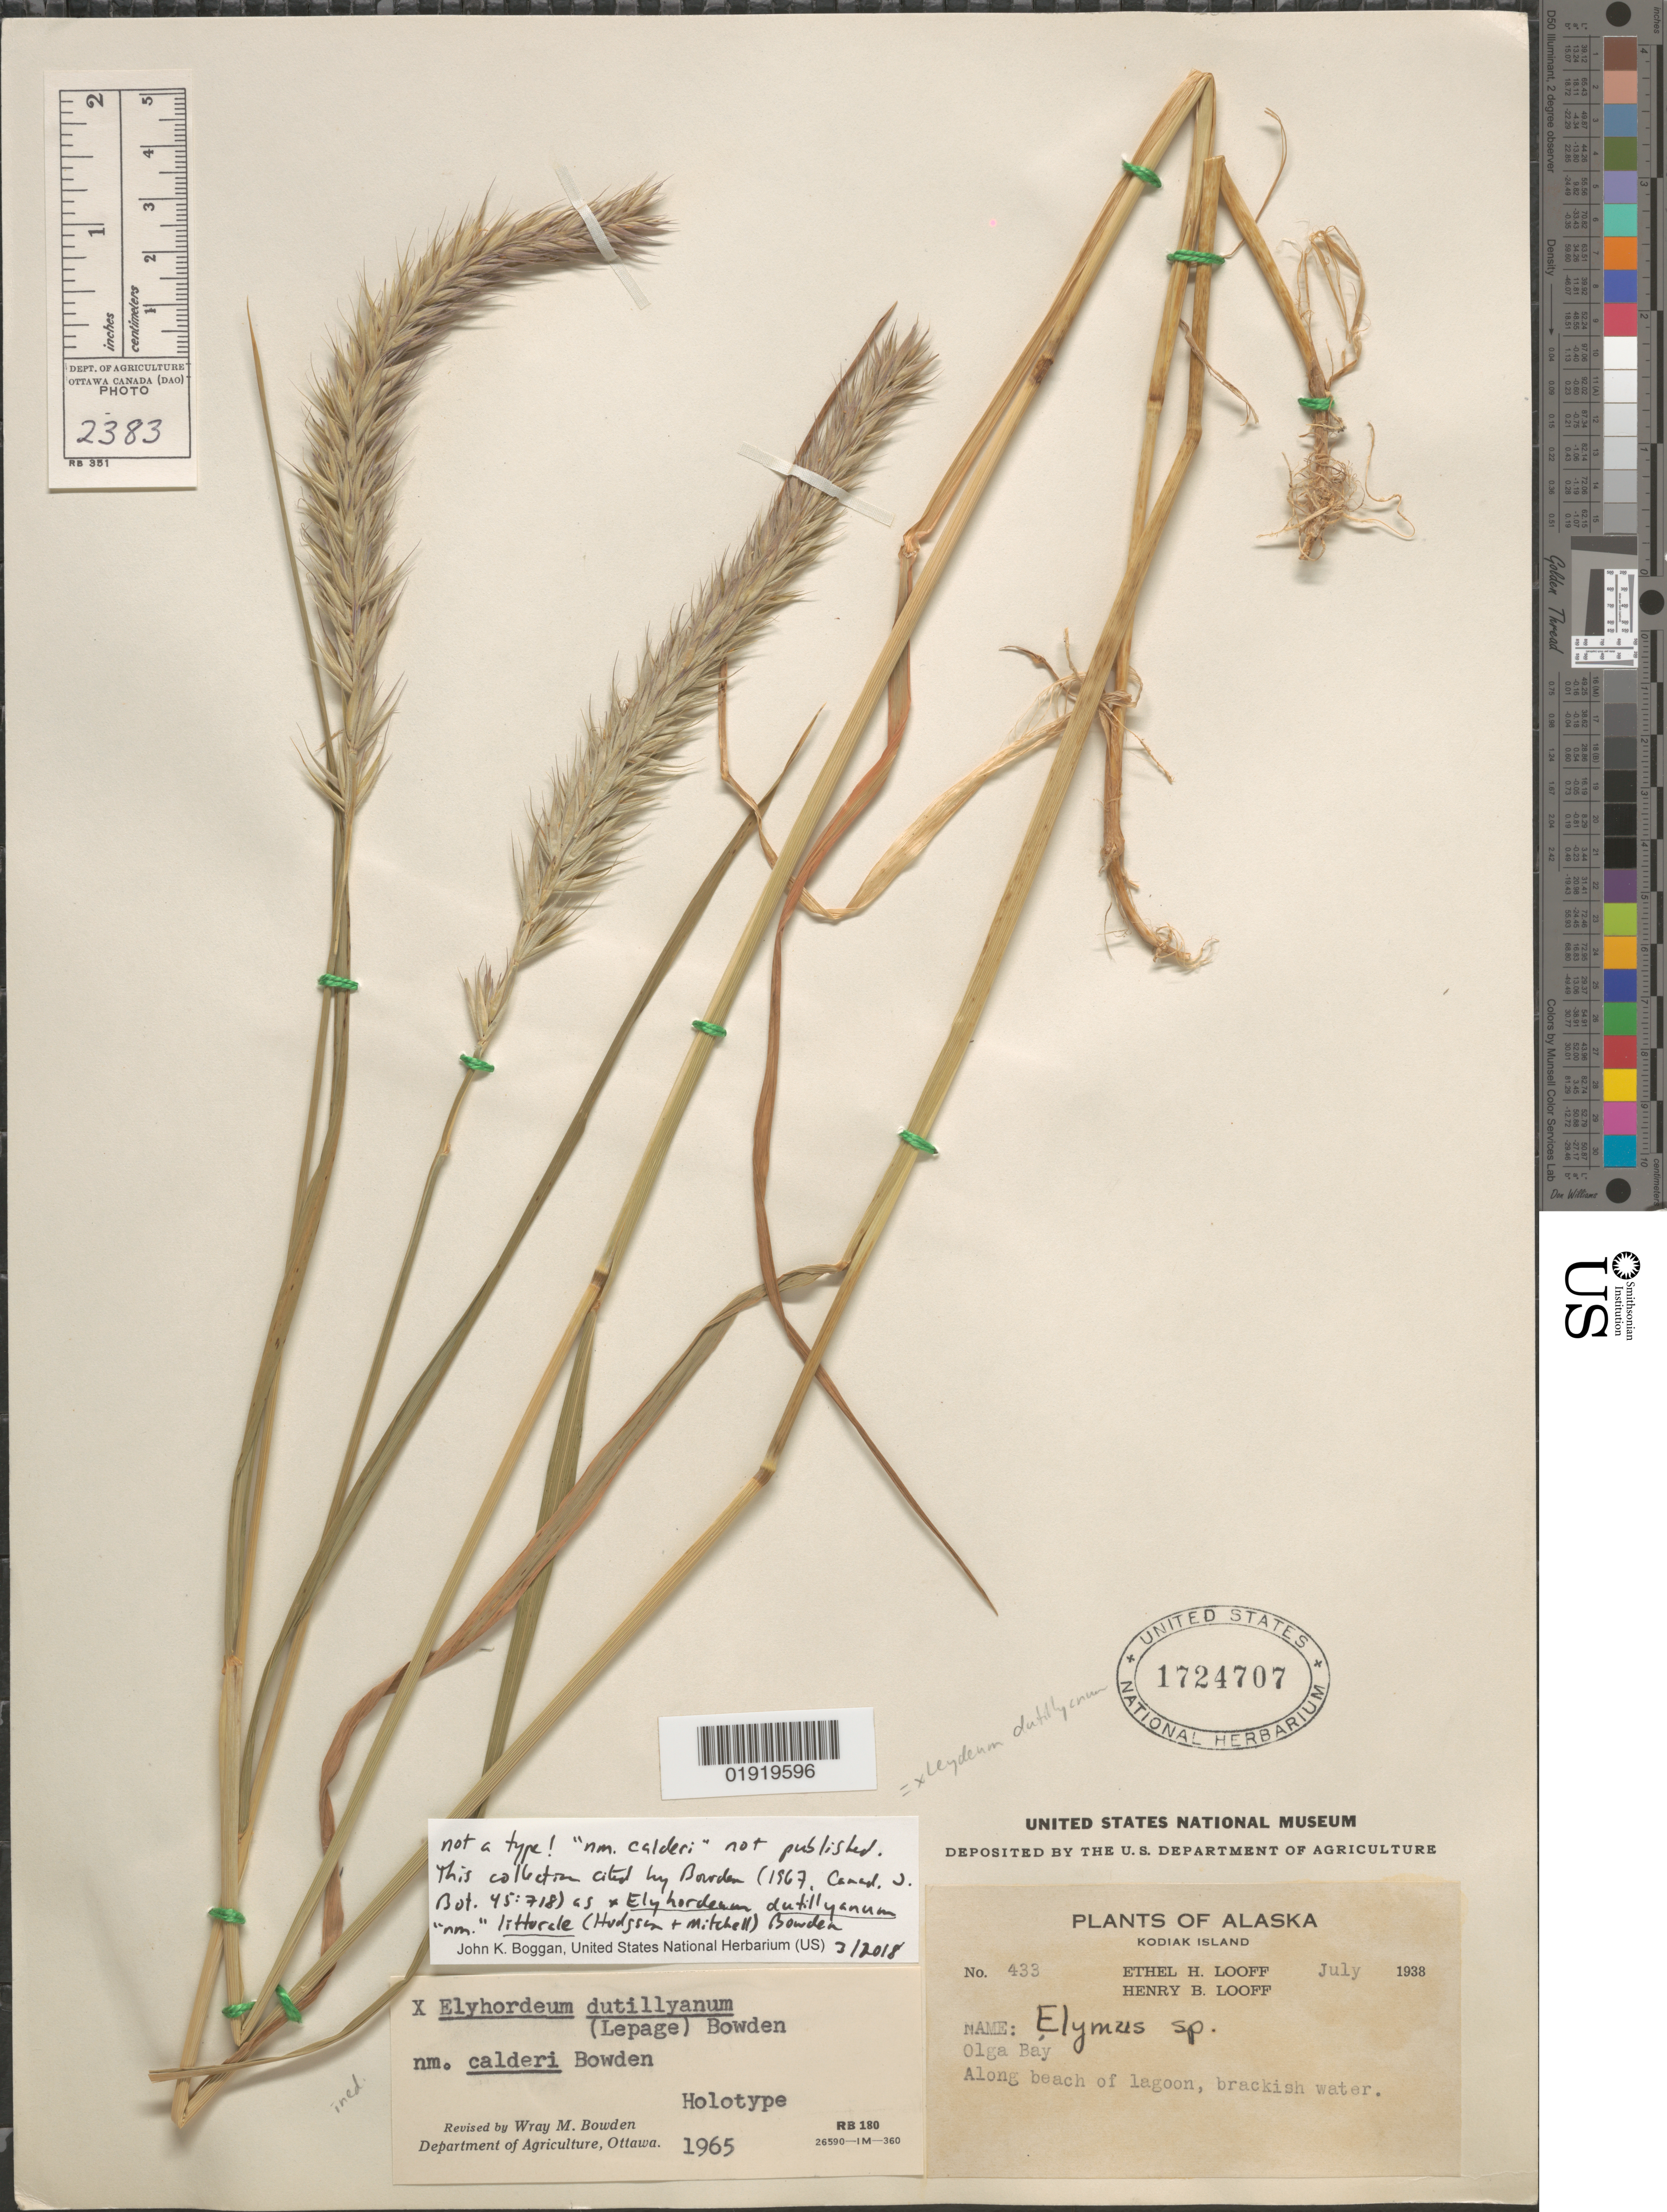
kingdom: Plantae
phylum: Tracheophyta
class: Liliopsida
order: Poales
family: Poaceae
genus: Leydeum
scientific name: x Leydeum dutillyanum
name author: (Lepage) Barkworth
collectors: E. Looff & H. Looff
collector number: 433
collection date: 1938-07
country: United States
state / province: Alaska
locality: Kodiak Island, Olga Bay. Along beach of lagoon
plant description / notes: Annotated by W.M. Bowden (1965) as holotype of x Elyhordeum dutillyanum (Lepage) Bowden "nm. calderi Bowden"; not a type, name never published. This collection cited by Bowden (1967, Canad. J. Bot. 45: 718) as x Elyhordeum dutillyanum nm. [=nothovar.] littorale (Hodgson & Mitchell) Bowden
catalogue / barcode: US 1724707